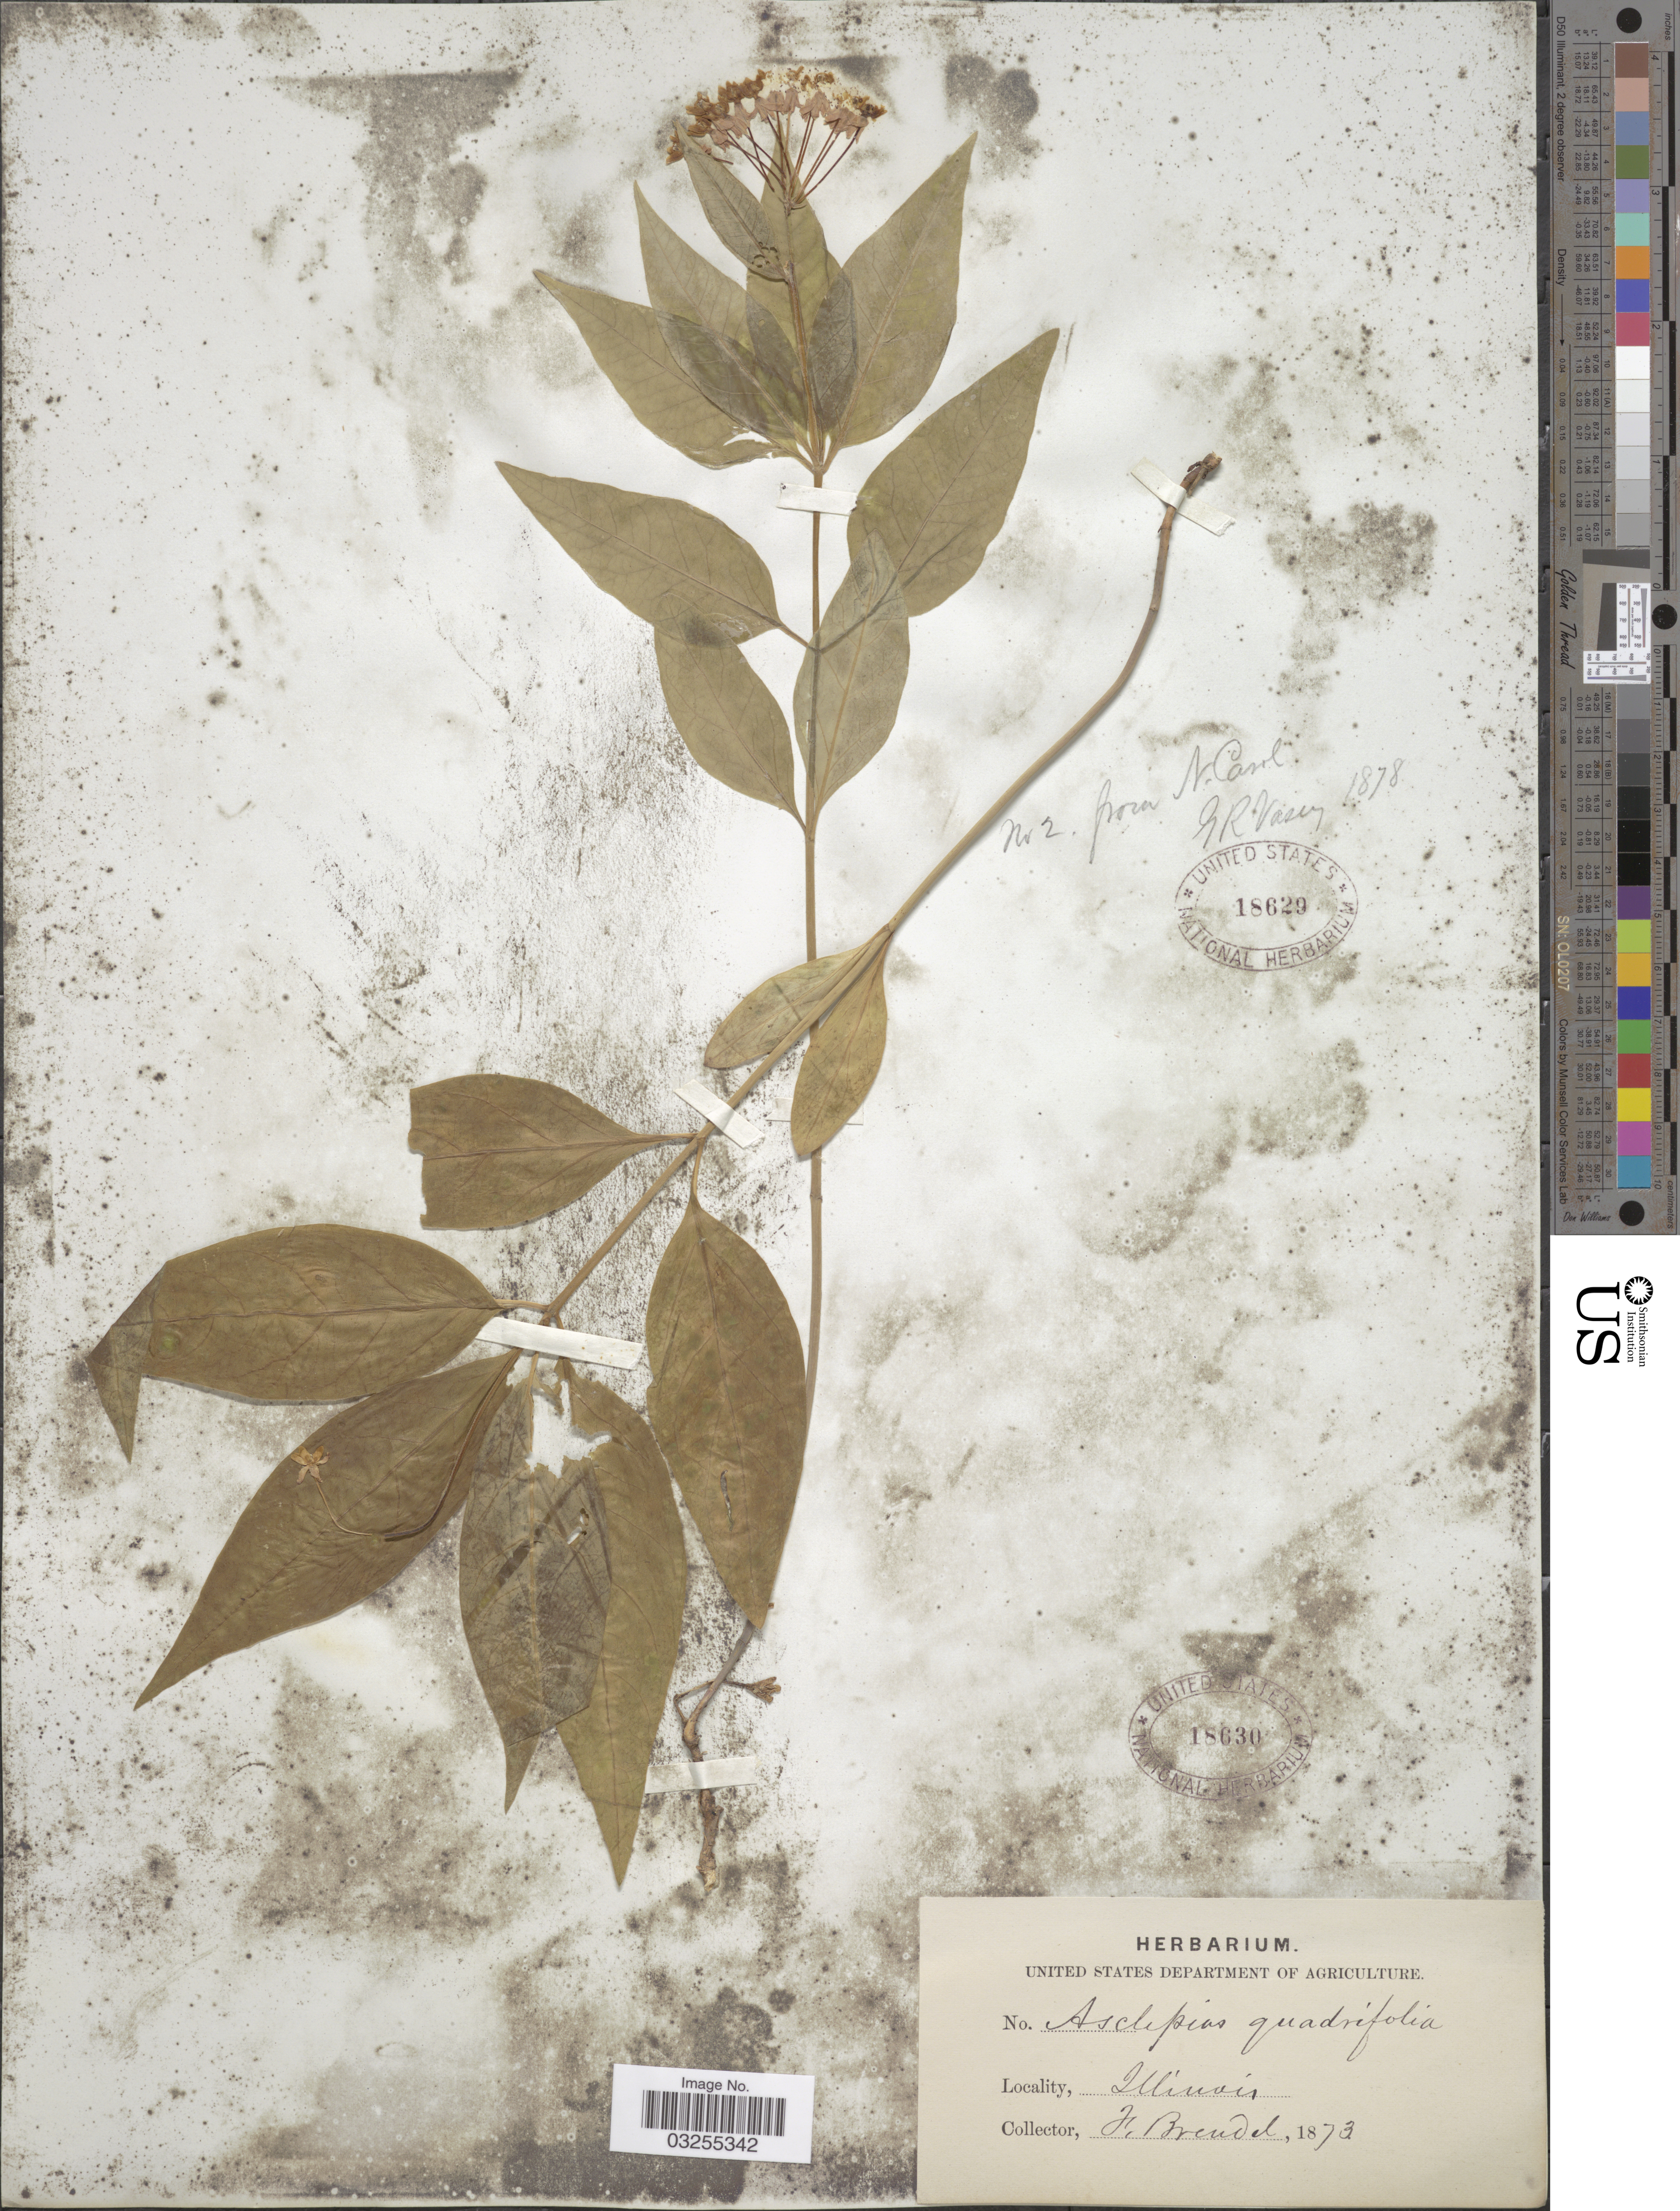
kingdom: Plantae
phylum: Tracheophyta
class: Magnoliopsida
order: Gentianales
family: Apocynaceae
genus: Asclepias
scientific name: Asclepias quadrifolia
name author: Jacq.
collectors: F. Brendel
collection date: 1873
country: United States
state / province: Illinois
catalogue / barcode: US 18630